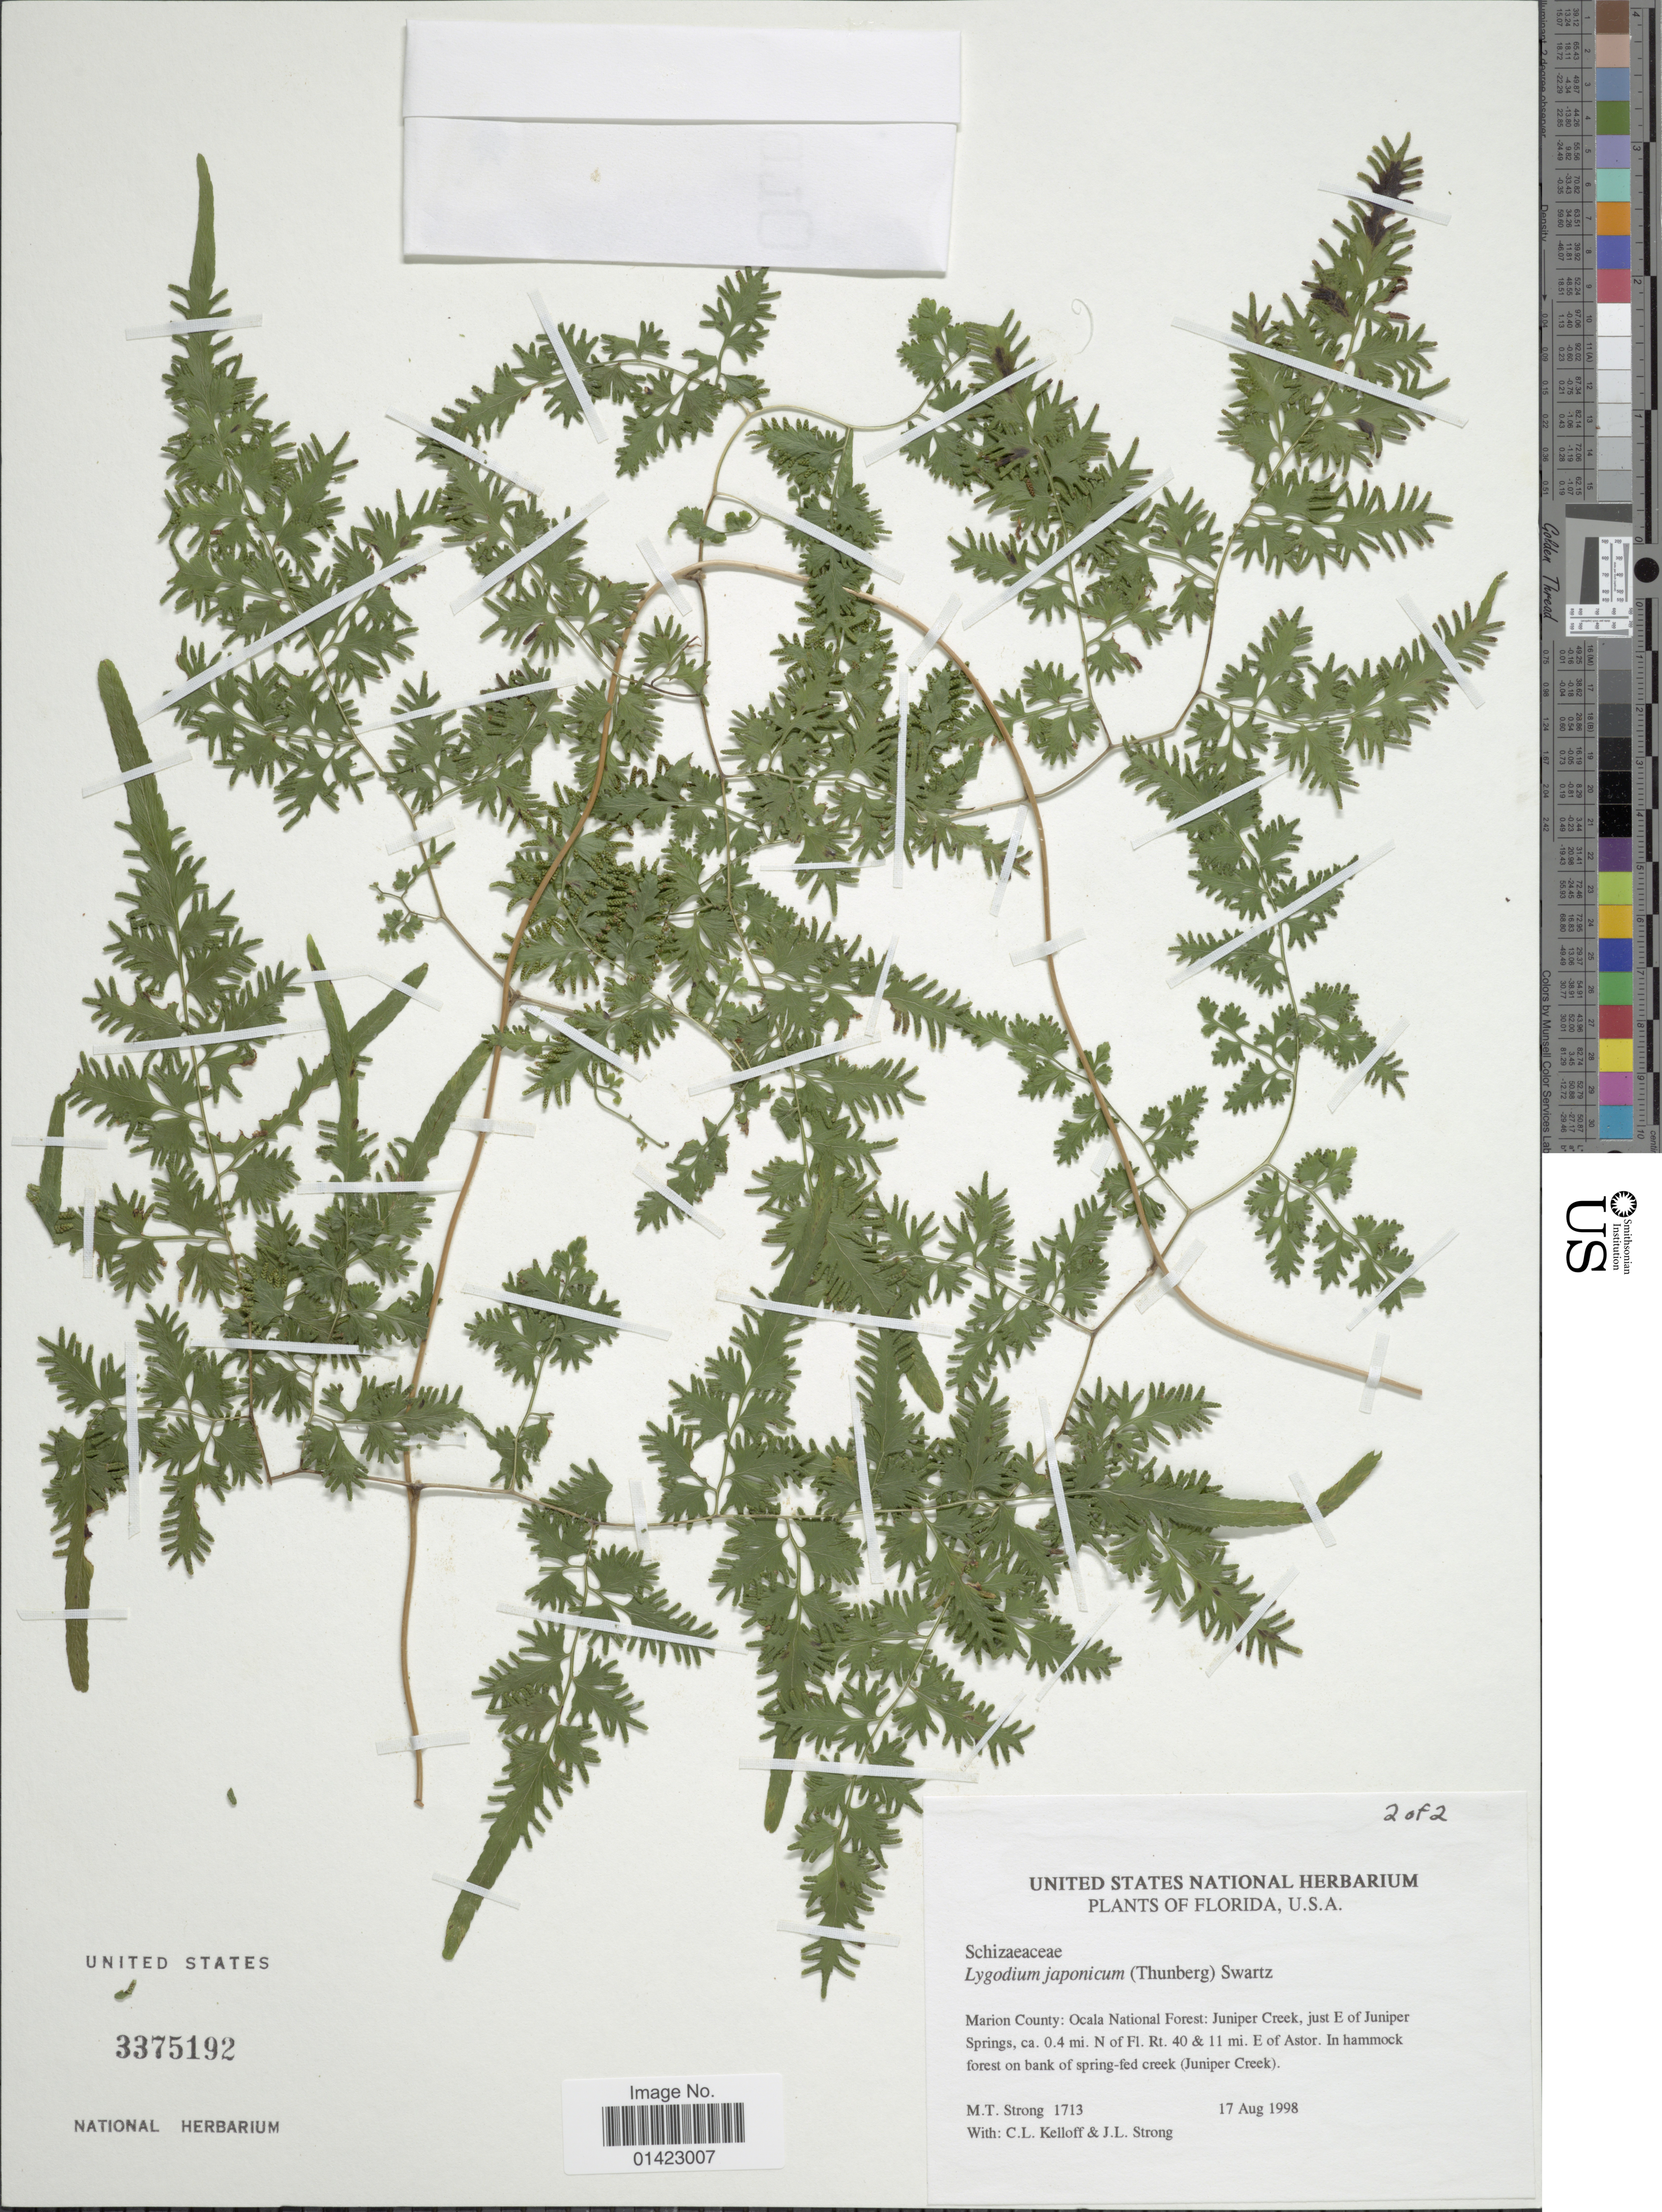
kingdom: Plantae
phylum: Tracheophyta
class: Polypodiopsida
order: Schizaeales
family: Lygodiaceae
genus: Lygodium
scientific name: Lygodium japonicum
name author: (Thunb.) Sw.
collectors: M. T. Strong, C. L. Kelloff & J. L. Strong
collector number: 1713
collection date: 1998-08-17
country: United States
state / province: Florida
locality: Florida, U.S.A., Marion County: Ocala National Forest: Juniper creek, just E of Juniper Springs, ca. 0.4 mi. N of Fl. Rt 40 & 11 mi E of Astor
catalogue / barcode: US 3375192